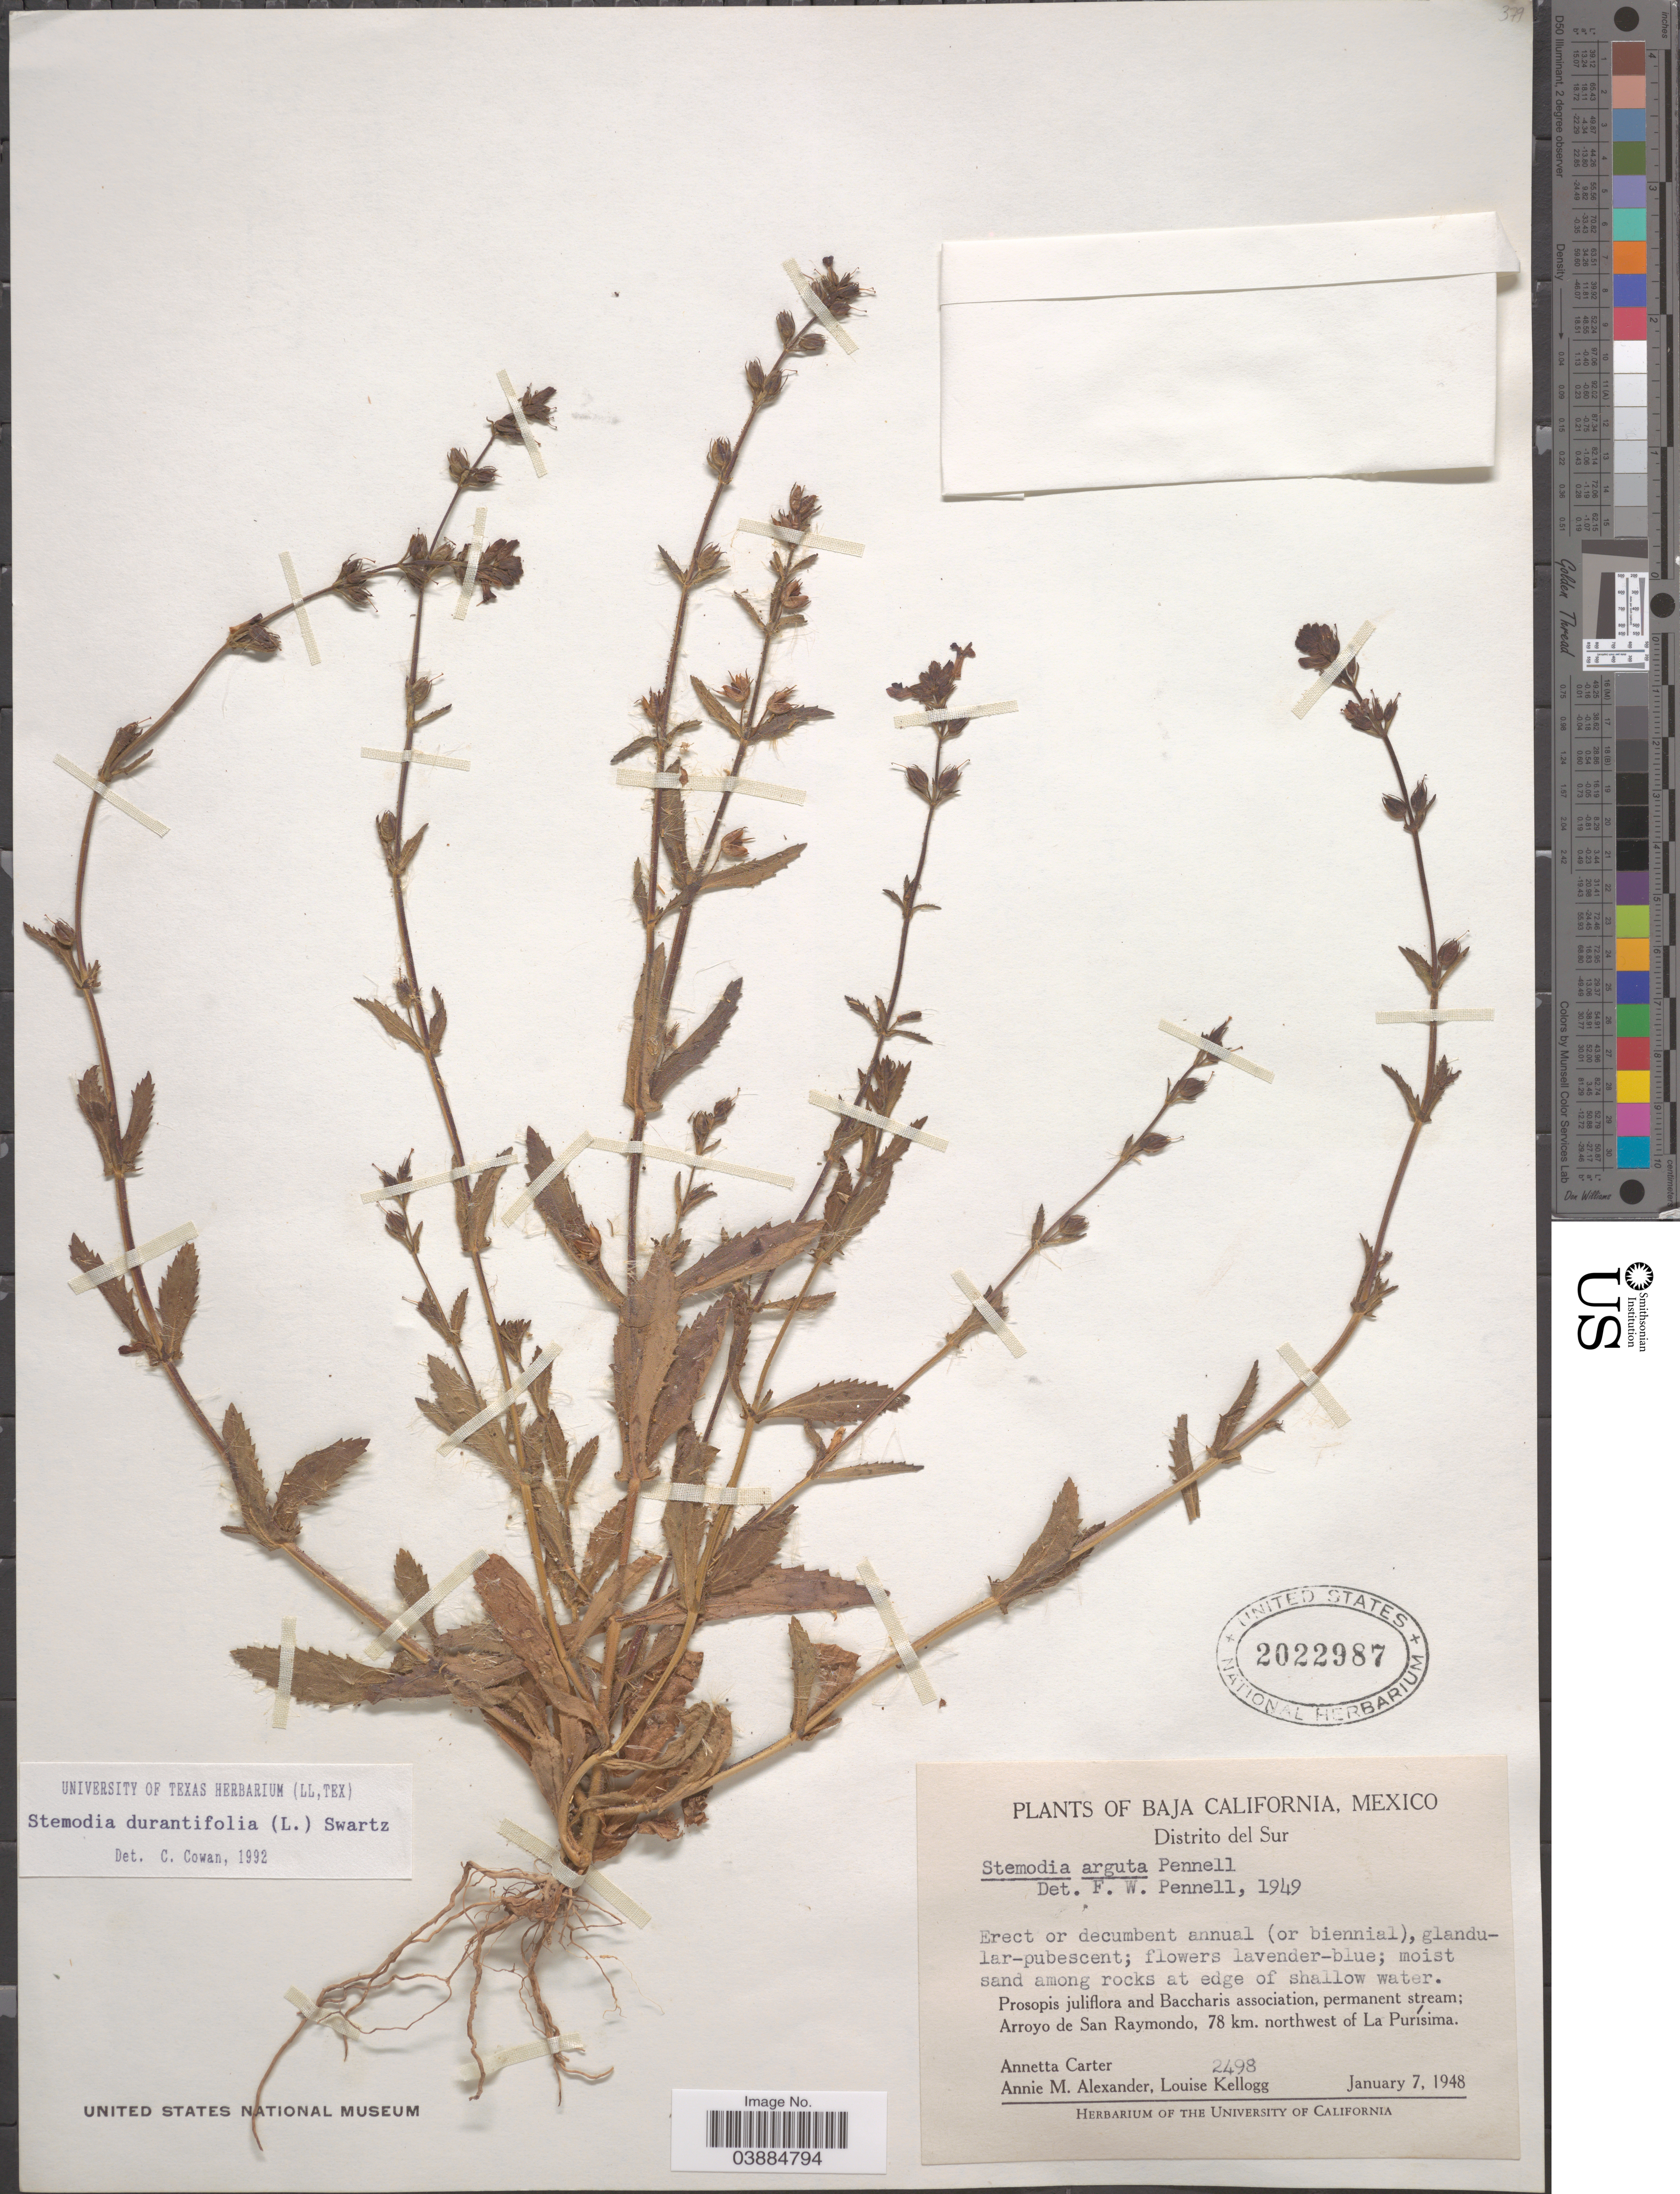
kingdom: Plantae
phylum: Tracheophyta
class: Magnoliopsida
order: Lamiales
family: Plantaginaceae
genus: Stemodia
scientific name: Stemodia durantifolia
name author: (L.) Sw.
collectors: A. Carter, A. M. Alexander & L. Kellogg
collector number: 2498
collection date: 1948-01-07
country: Mexico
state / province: Baja California Sur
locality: Distrito del Sur. Prosopis juliflora and Baccharis association, permanent stream; Arroyo de San Raymondo, 78 km. northwest of La Purísima.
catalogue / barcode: US 2022987